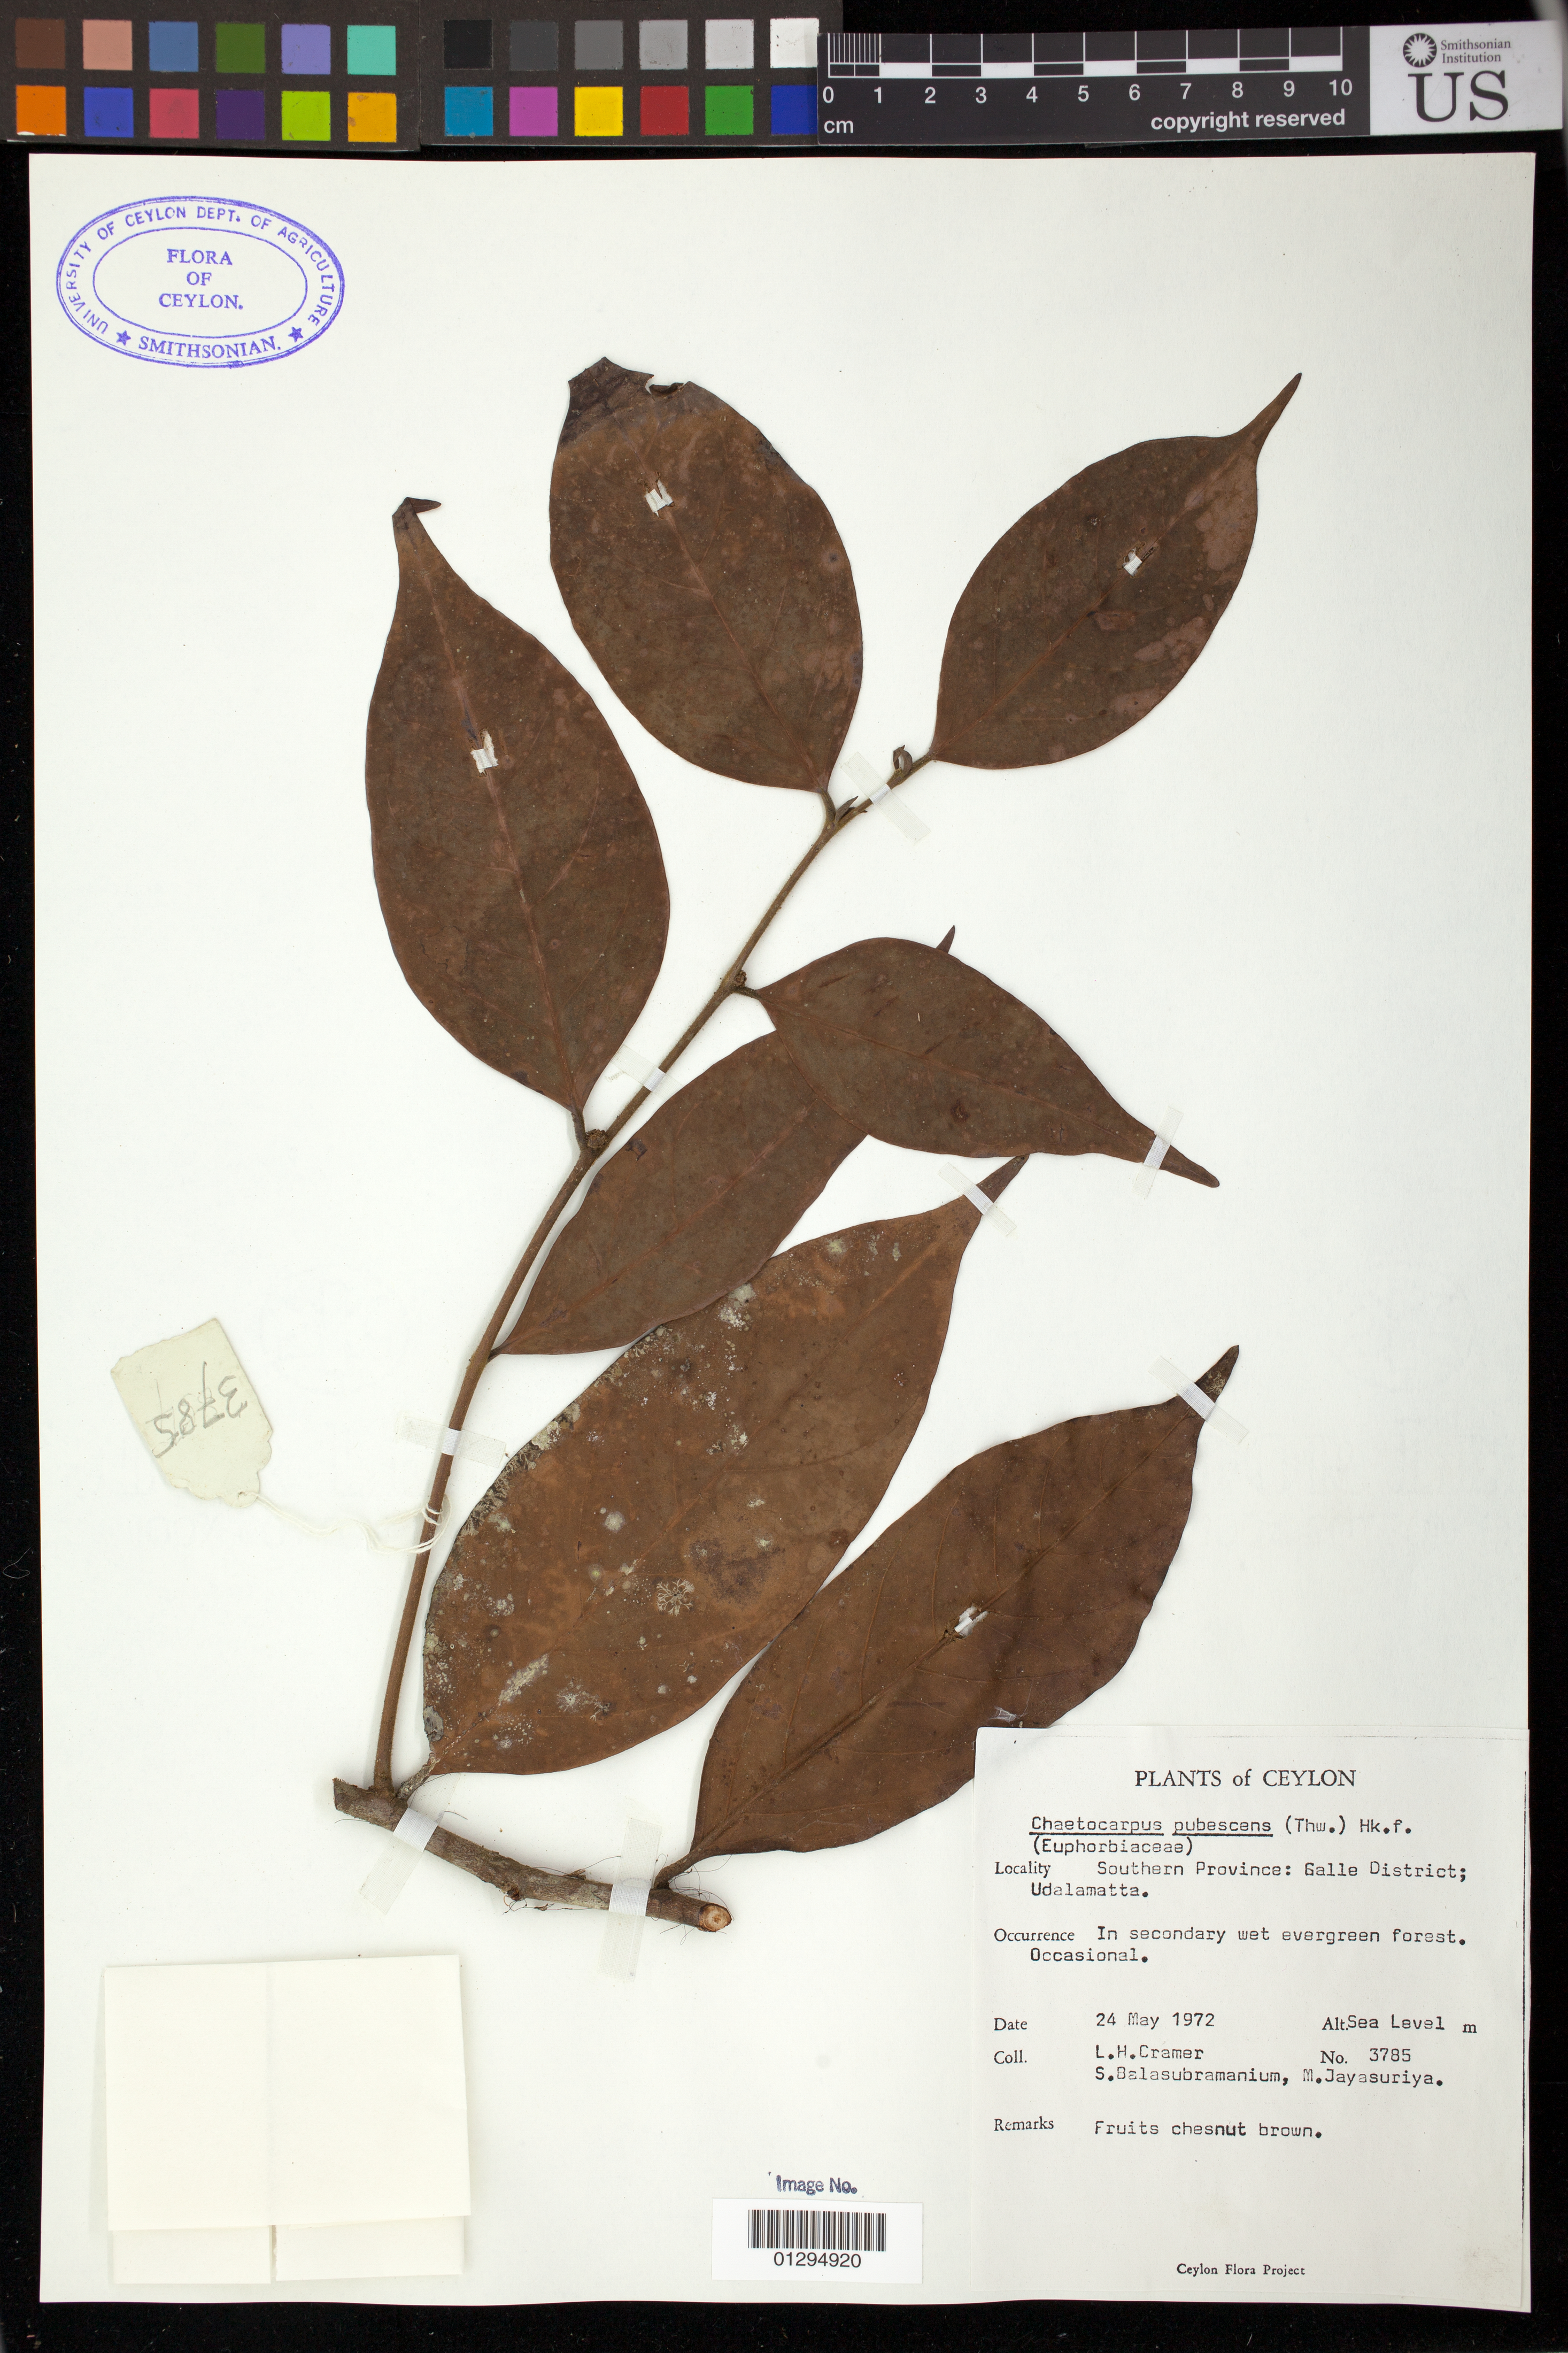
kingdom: Plantae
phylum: Tracheophyta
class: Magnoliopsida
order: Malpighiales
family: Peraceae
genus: Chaetocarpus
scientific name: Chaetocarpus pubescens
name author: (Thwaites) Hook. f.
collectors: L. H. Cramer, S. Balasubramanium & M. Jayasuriya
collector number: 3785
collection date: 1972-05-24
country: Sri Lanka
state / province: Southern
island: Ceylon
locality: Galle District; Udalamatta.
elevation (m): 0